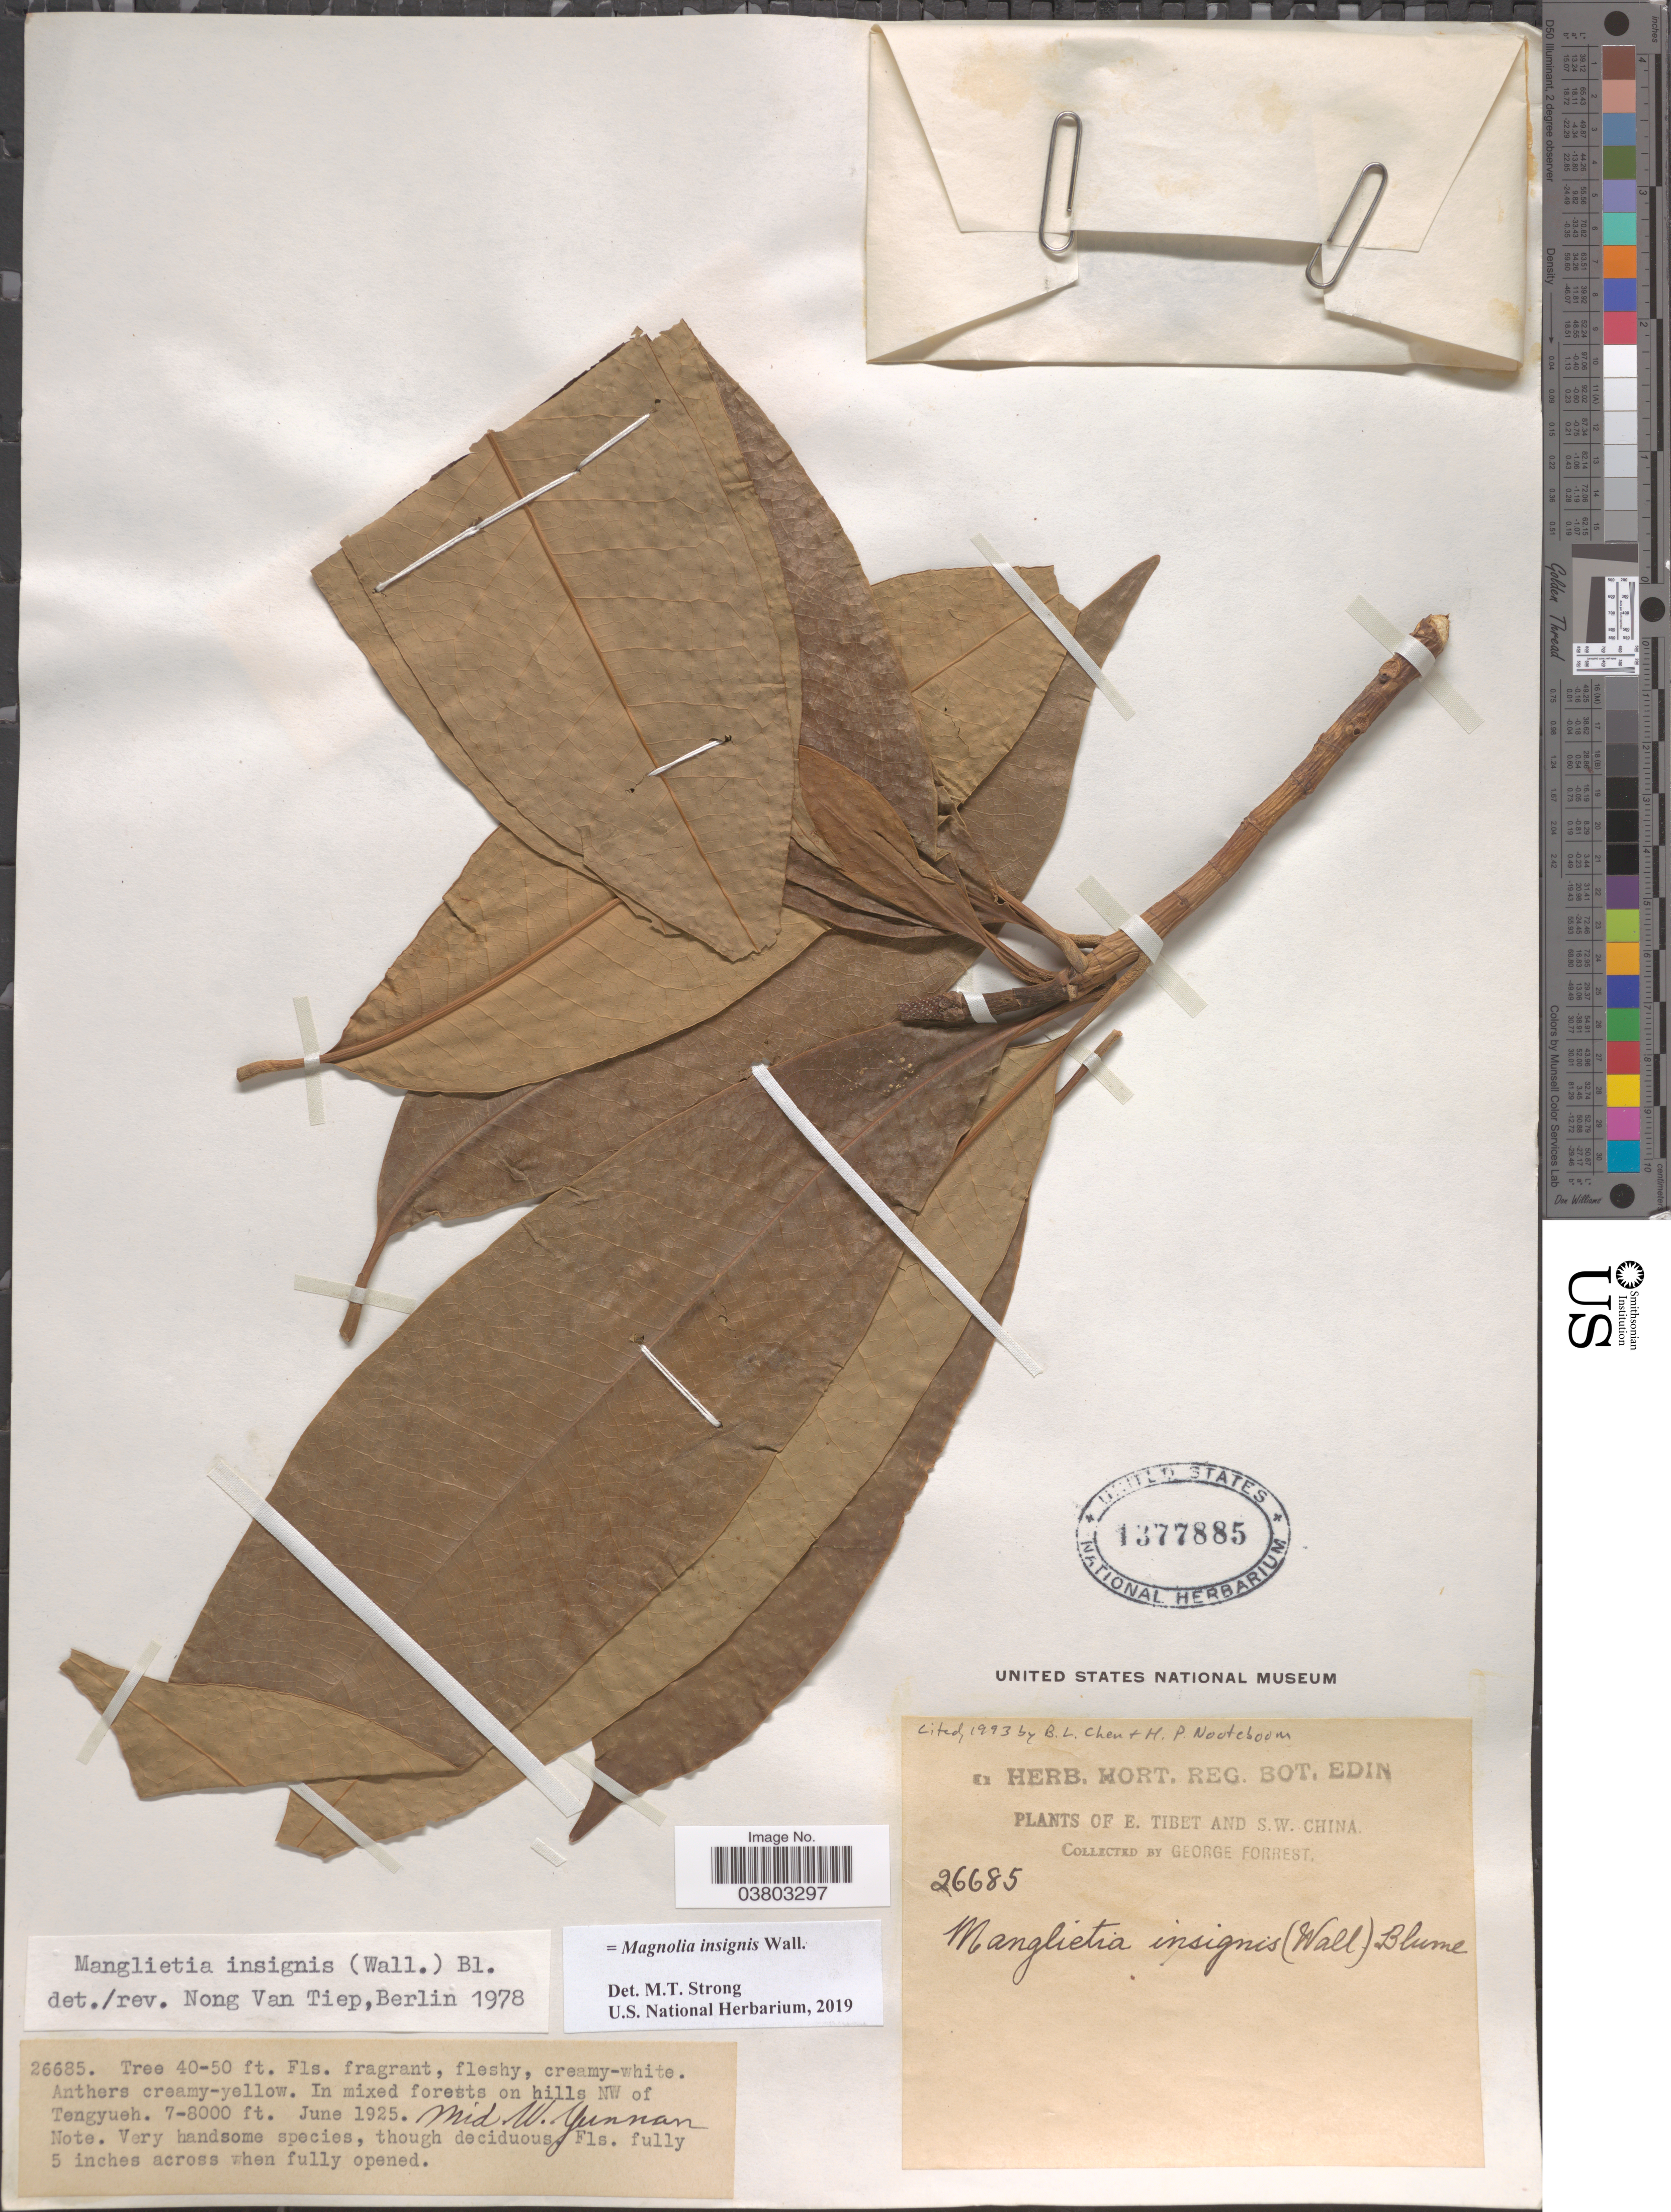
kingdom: Plantae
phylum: Tracheophyta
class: Magnoliopsida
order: Magnoliales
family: Magnoliaceae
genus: Magnolia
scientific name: Magnolia insignis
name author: Wall.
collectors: G. Forrest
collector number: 26685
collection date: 1925-06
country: China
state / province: Xizang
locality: E. Tibet and S.W. China. In mixed forests on hills NW. of Tengyueh.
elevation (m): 2134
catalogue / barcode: US 1377885